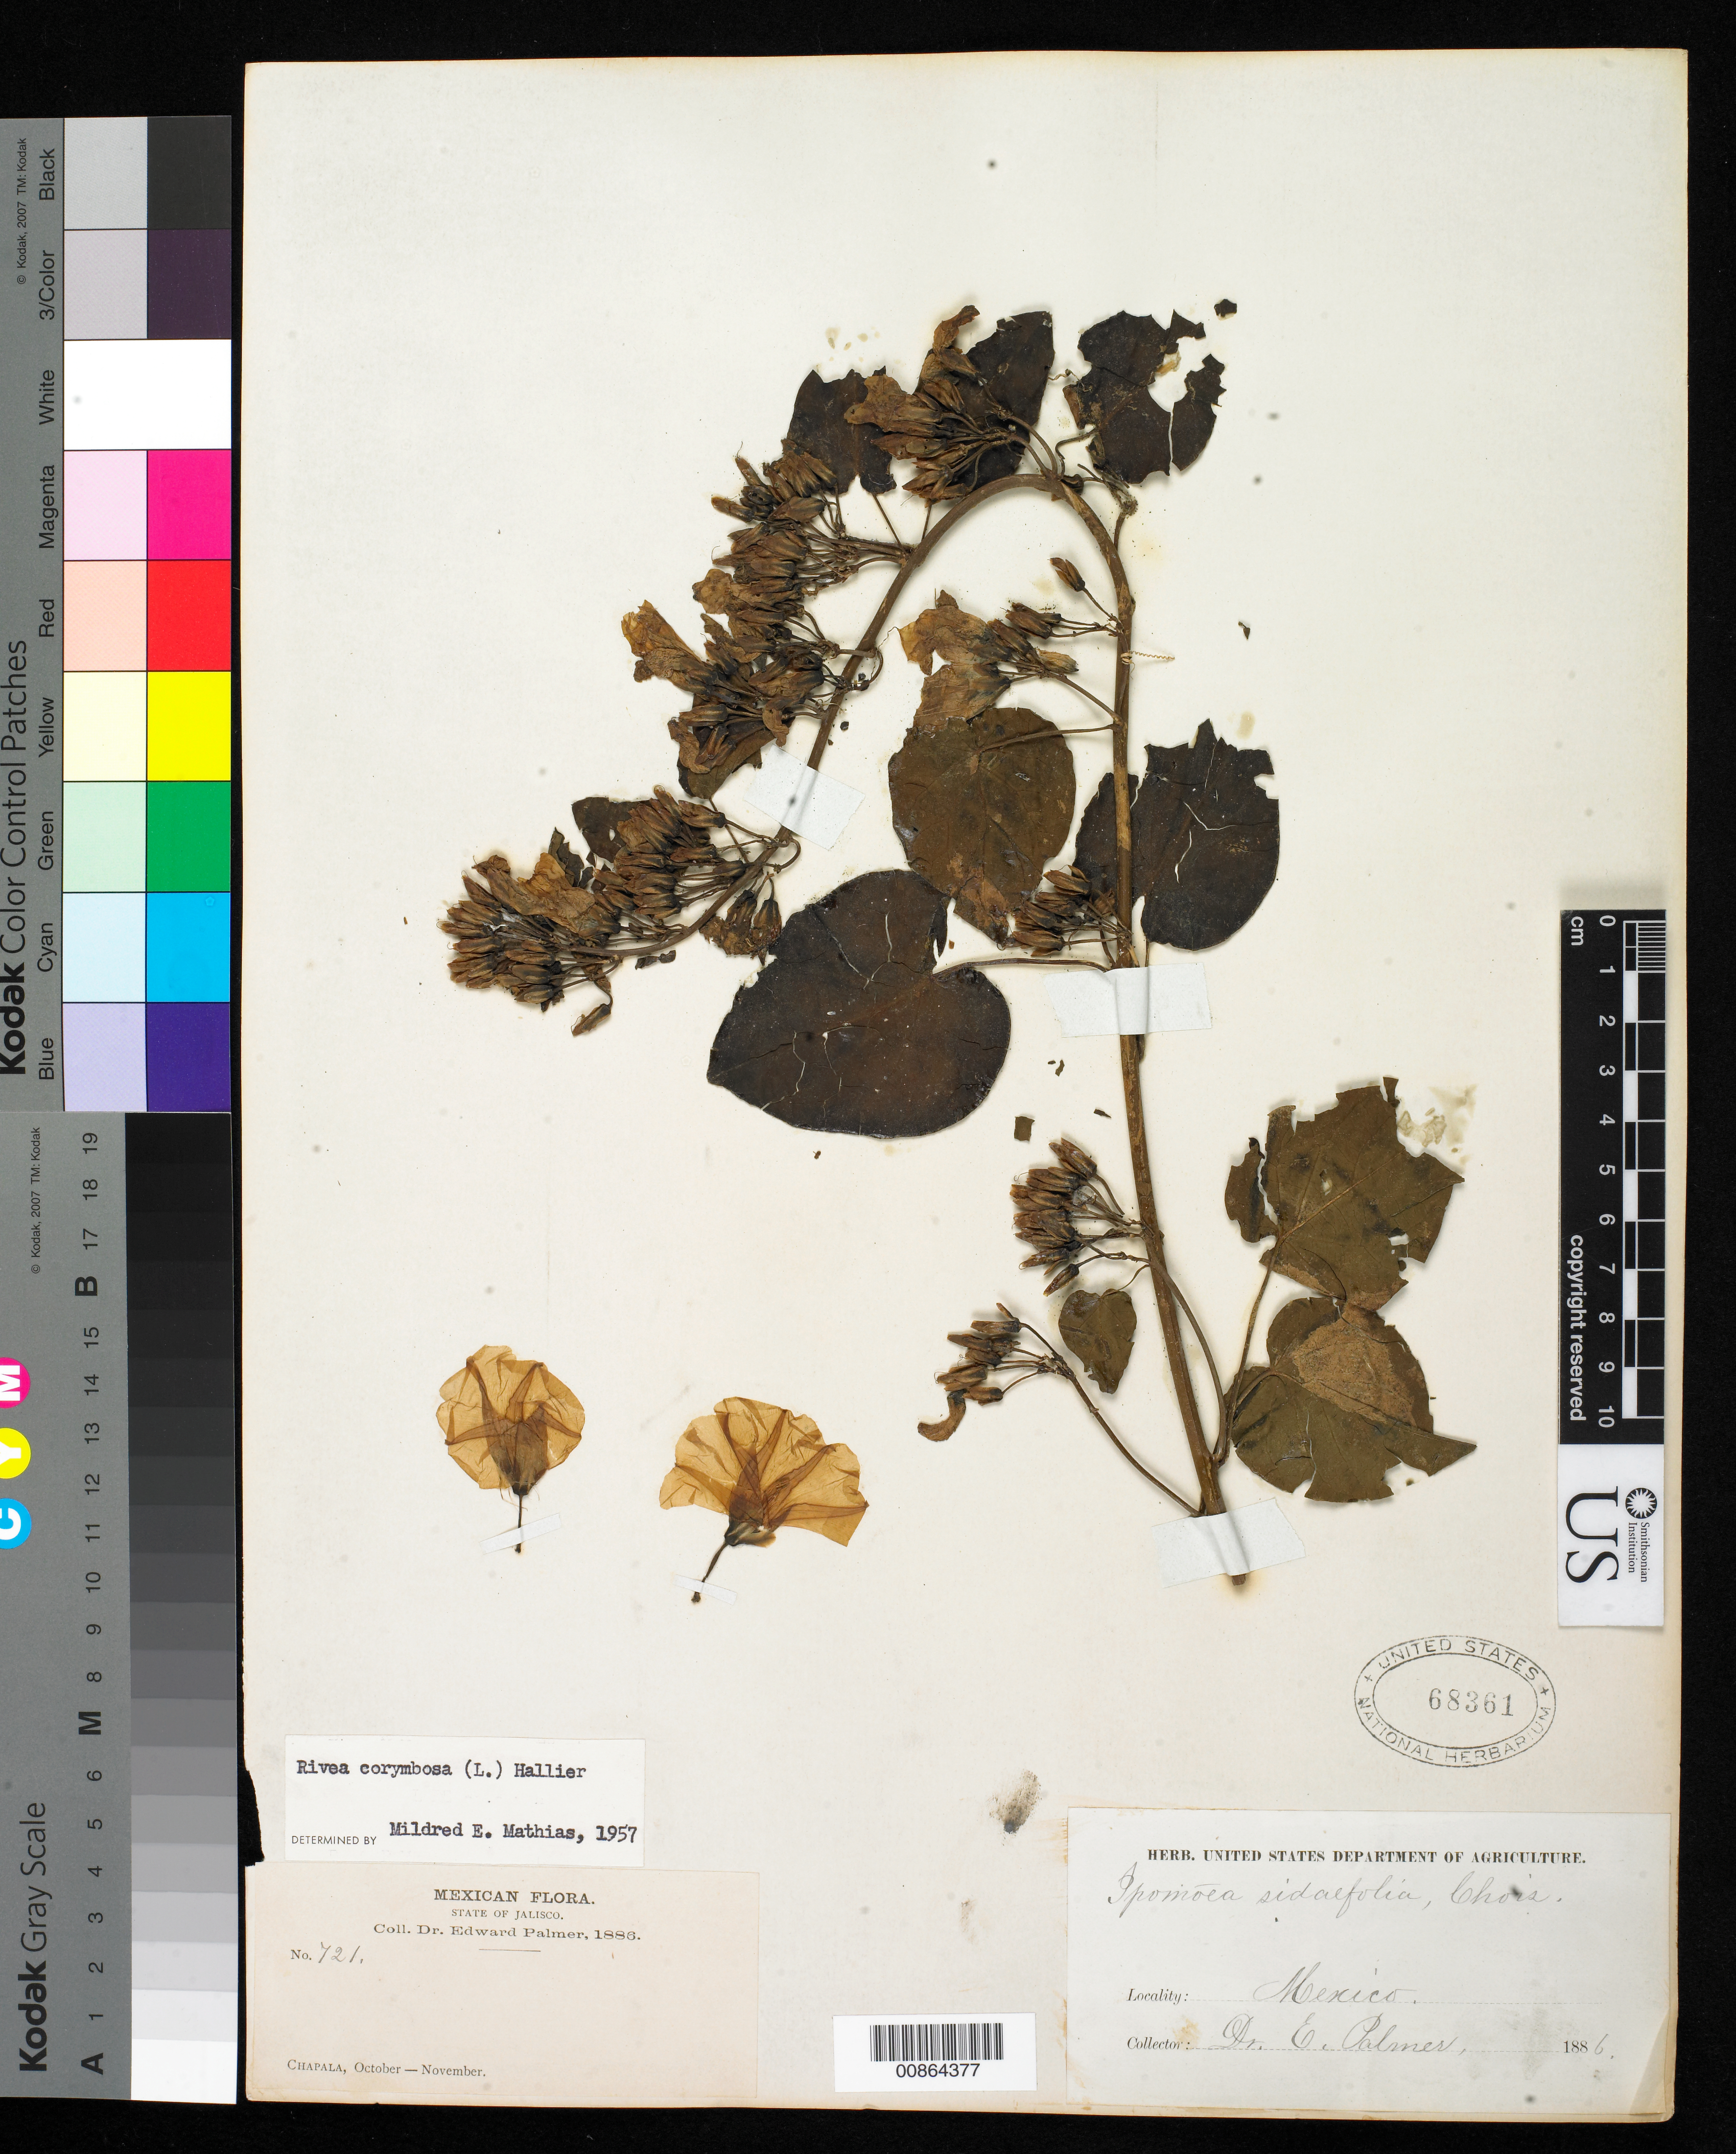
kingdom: Plantae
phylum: Tracheophyta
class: Magnoliopsida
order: Solanales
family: Convolvulaceae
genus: Turbina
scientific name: Turbina corymbosa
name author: (L.) Raf.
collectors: E. Palmer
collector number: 721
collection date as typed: Oct 1886 to -- Nov 1886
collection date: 1886-10/1886-11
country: Mexico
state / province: Jalisco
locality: Chapala, Jalisco.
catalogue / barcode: US 68361